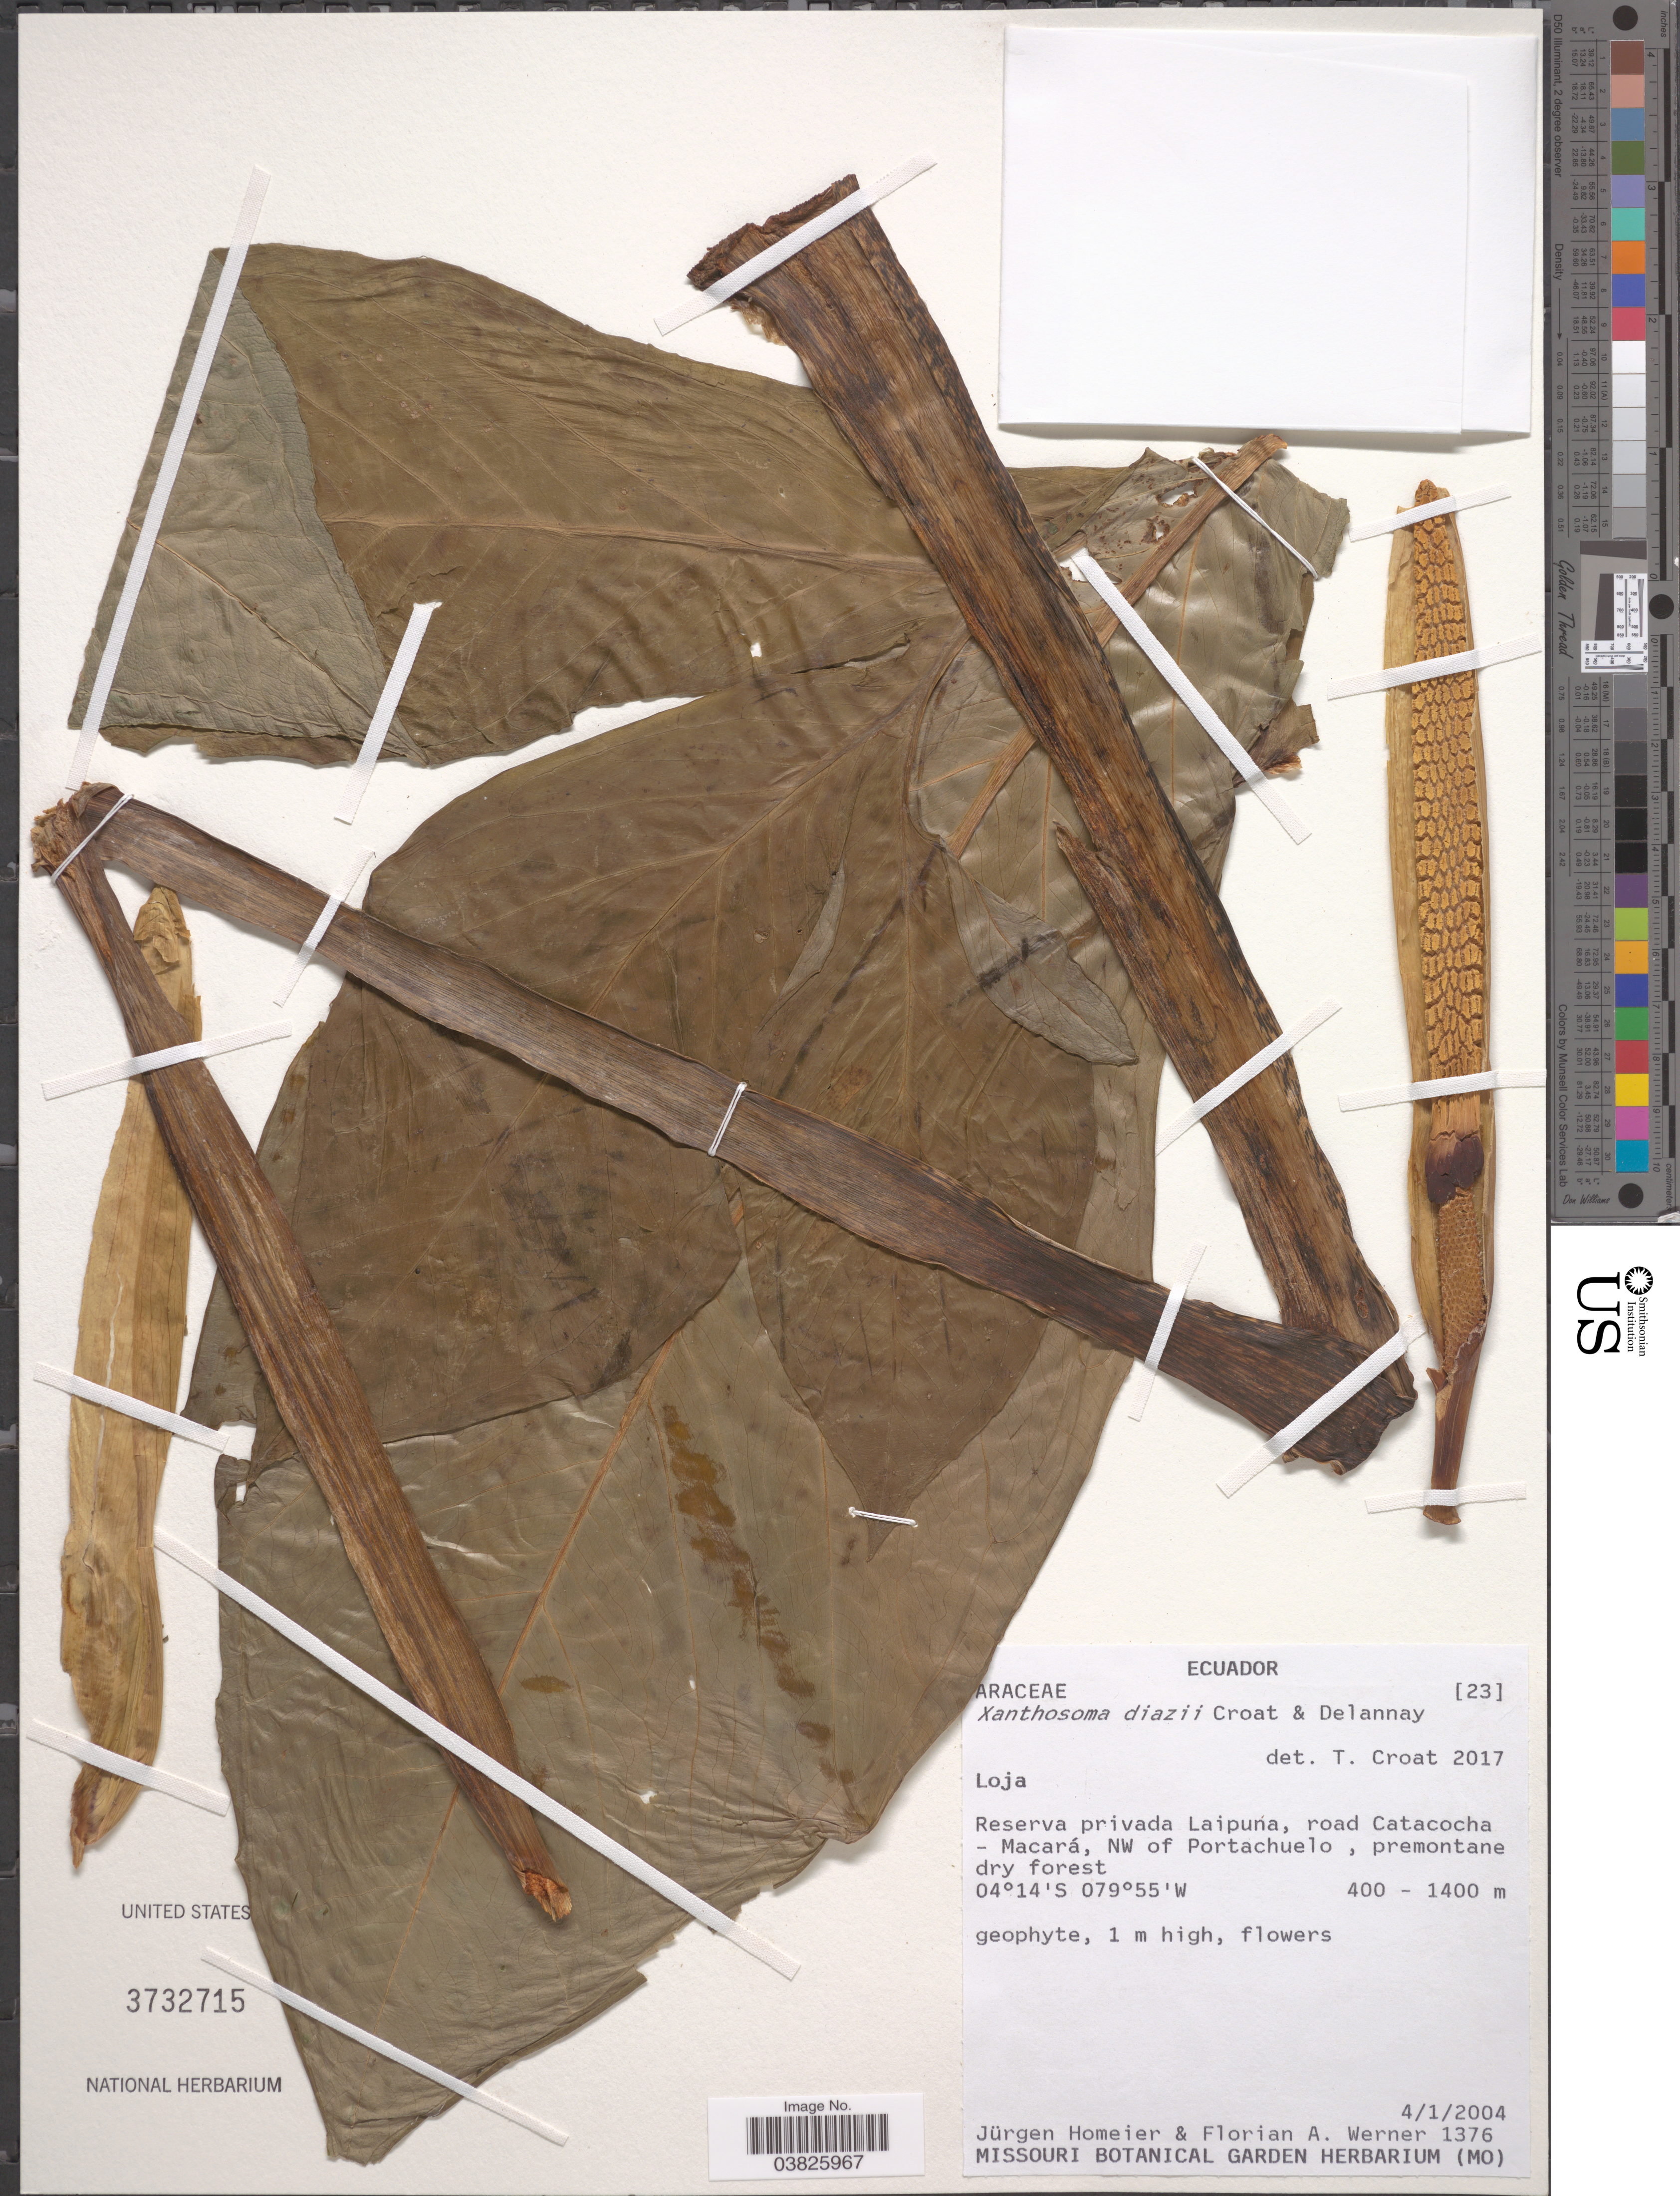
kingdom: Plantae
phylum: Tracheophyta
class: Liliopsida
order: Alismatales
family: Araceae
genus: Xanthosoma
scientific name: Xanthosoma diazii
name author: Croat & Delannay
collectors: J. Homeier & F. Werner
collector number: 1376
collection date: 2004-01-04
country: Ecuador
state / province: Loja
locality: Reserva privada Laipuna, road Catacocha - Macará, NW of Portachuelo.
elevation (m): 400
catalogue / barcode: US 3732715